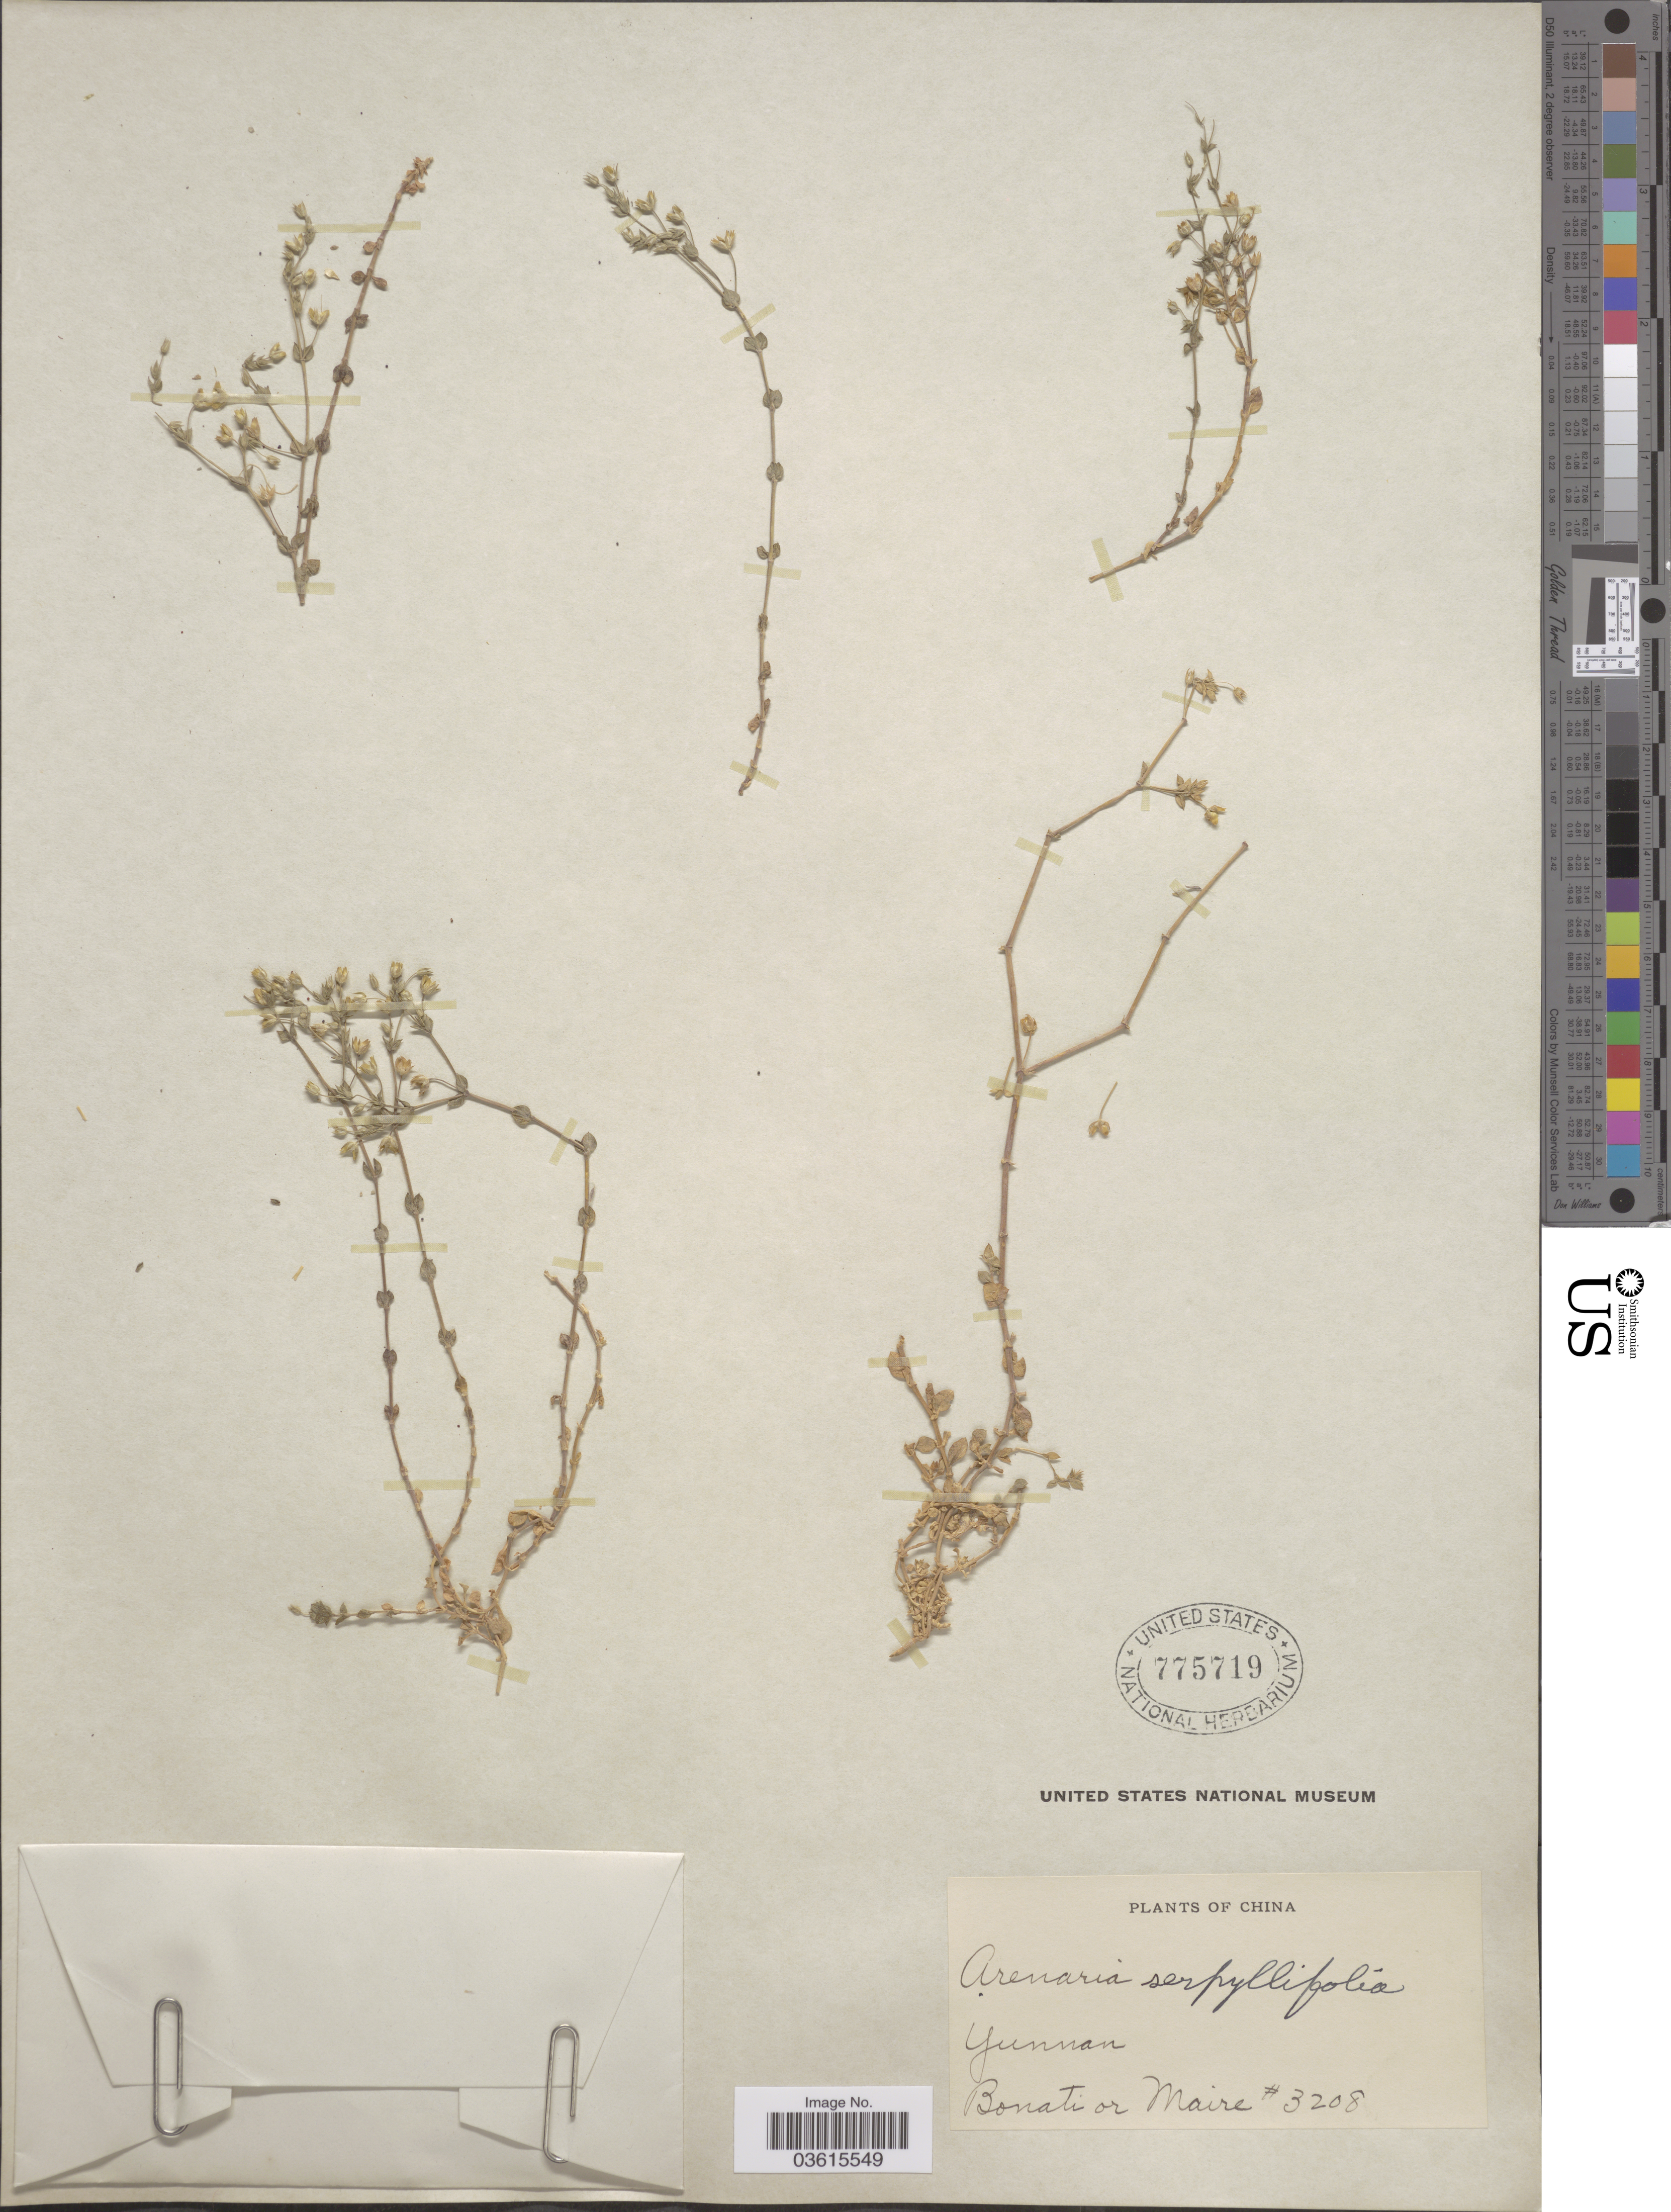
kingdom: Plantae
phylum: Tracheophyta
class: Magnoliopsida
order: Caryophyllales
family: Caryophyllaceae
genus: Arenaria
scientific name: Arenaria serpyllifolia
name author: L.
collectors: -. Bonati & Maire, --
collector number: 3208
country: China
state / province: Yunnan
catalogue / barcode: US 775719